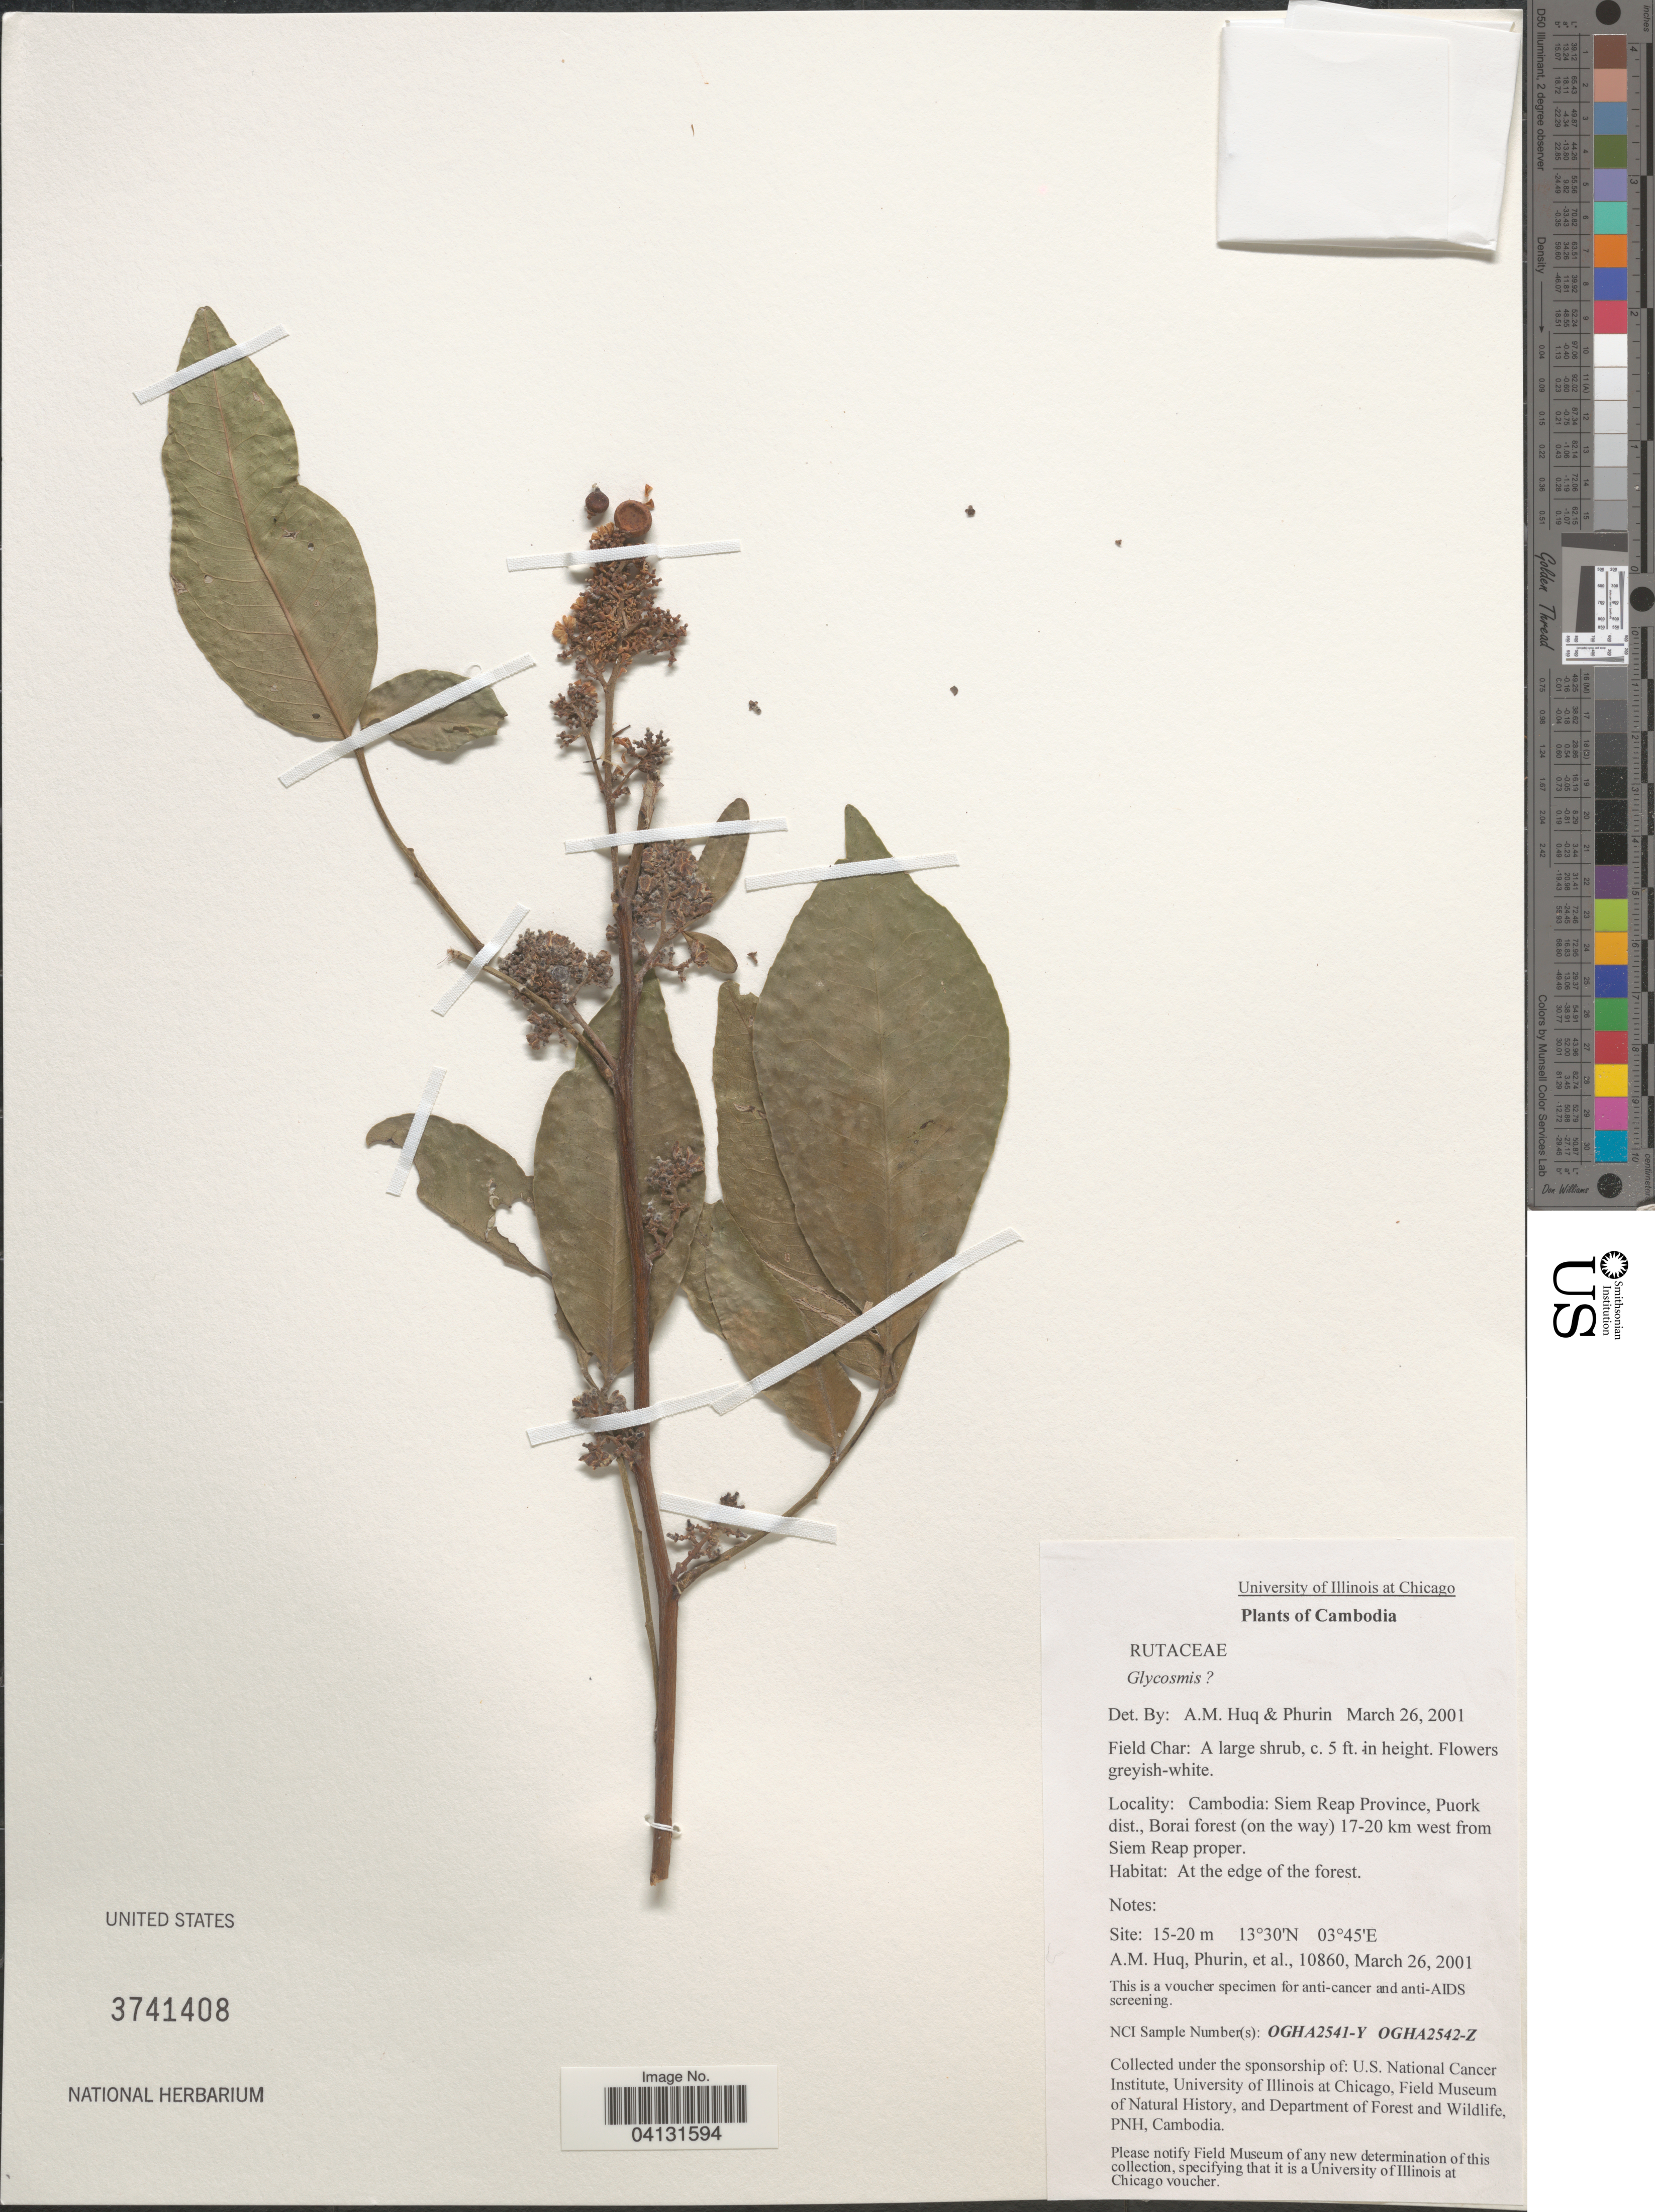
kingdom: Plantae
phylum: Tracheophyta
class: Magnoliopsida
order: Sapindales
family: Rutaceae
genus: Glycosmis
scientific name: Glycosmis sp.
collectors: A. M. Huq, -. Phurin & et al.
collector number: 10860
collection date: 2001-03-26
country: Cambodia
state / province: Siĕm Réab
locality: Siem Reap Province, Puork dist., Borai forest (on the way) 17-20 km west from Siem Reap proper.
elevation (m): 15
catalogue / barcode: US 3741408